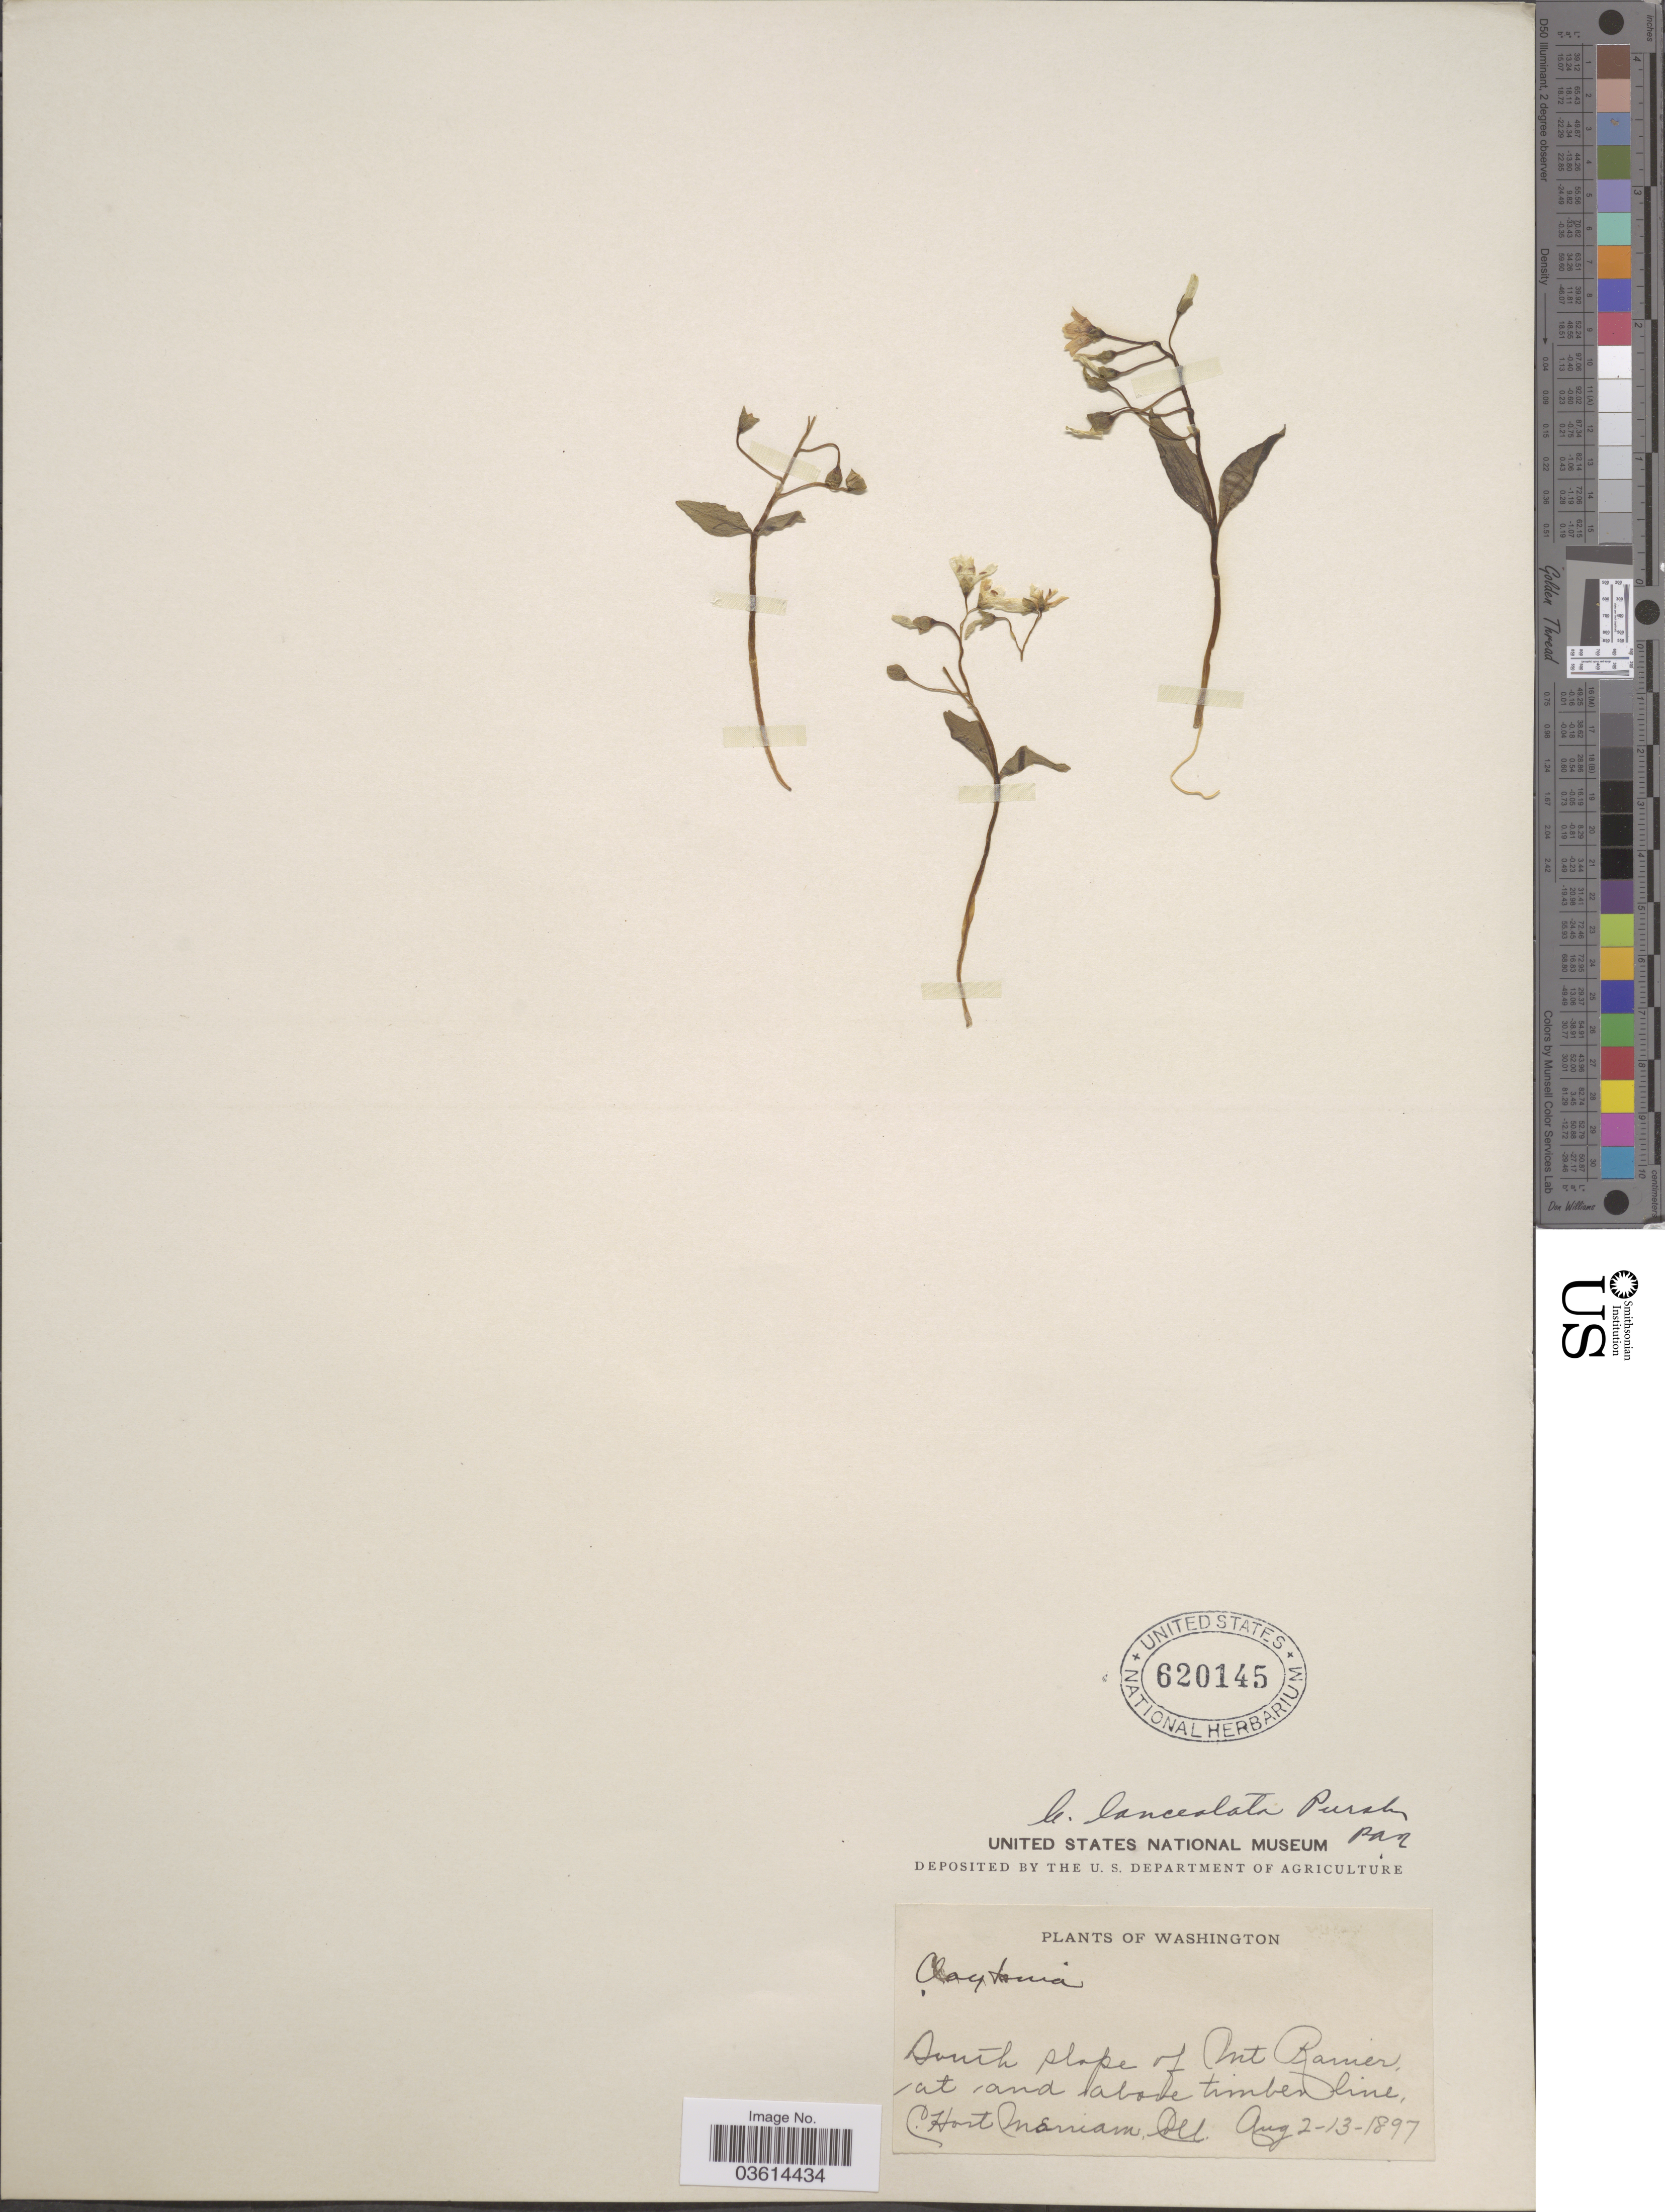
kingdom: Plantae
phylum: Tracheophyta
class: Magnoliopsida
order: Caryophyllales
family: Montiaceae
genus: Claytonia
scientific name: Claytonia lanceolata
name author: Pursh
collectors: C. Merriam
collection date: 1897-08-02/1897-08-13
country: United States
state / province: Washington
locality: South slope of Mt. Rainier, at and above timber line.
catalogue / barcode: US 620145